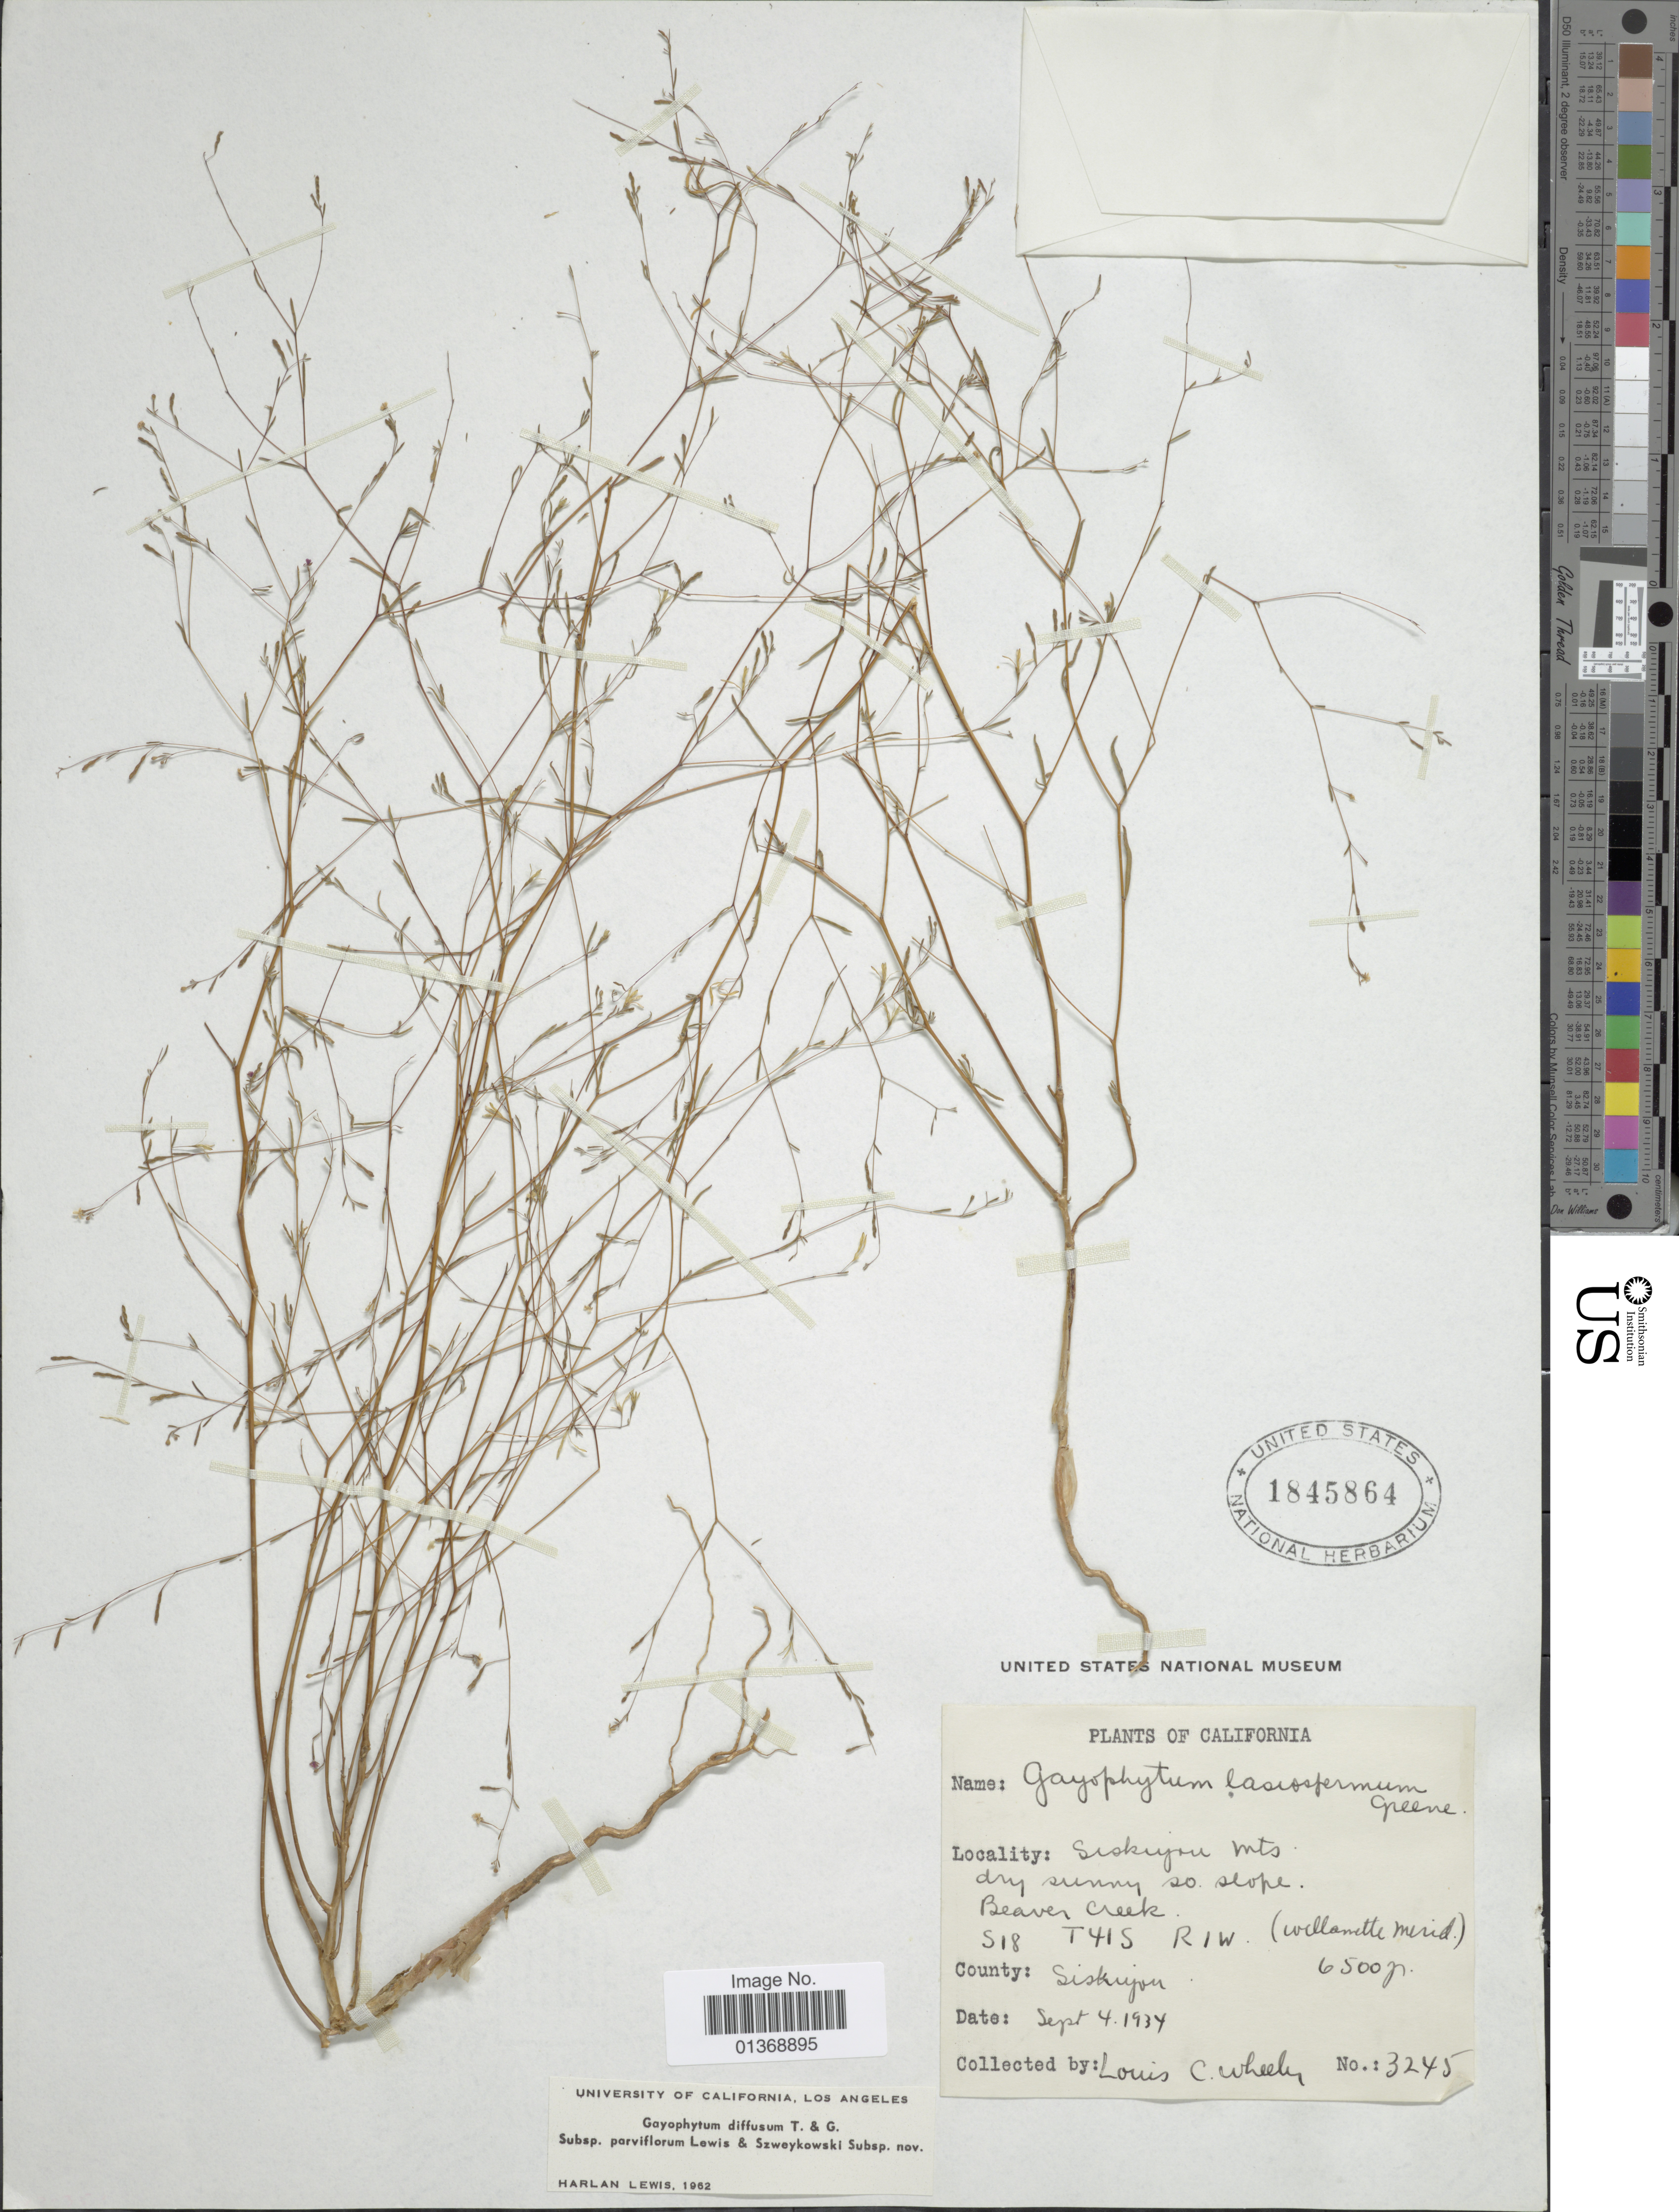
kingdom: Plantae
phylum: Tracheophyta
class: Magnoliopsida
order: Myrtales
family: Onagraceae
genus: Gayophytum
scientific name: Gayophytum diffusum subsp. parviflorum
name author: F. H. Lewis & Szweyk.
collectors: L. C. Wheeler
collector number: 3245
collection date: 1934-09-04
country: United States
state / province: California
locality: Siskiyou Mts., dry sunny so slope, Beaver Creek, S18 T41S R1W (Willamitte Merid)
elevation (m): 1981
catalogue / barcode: US 1845864